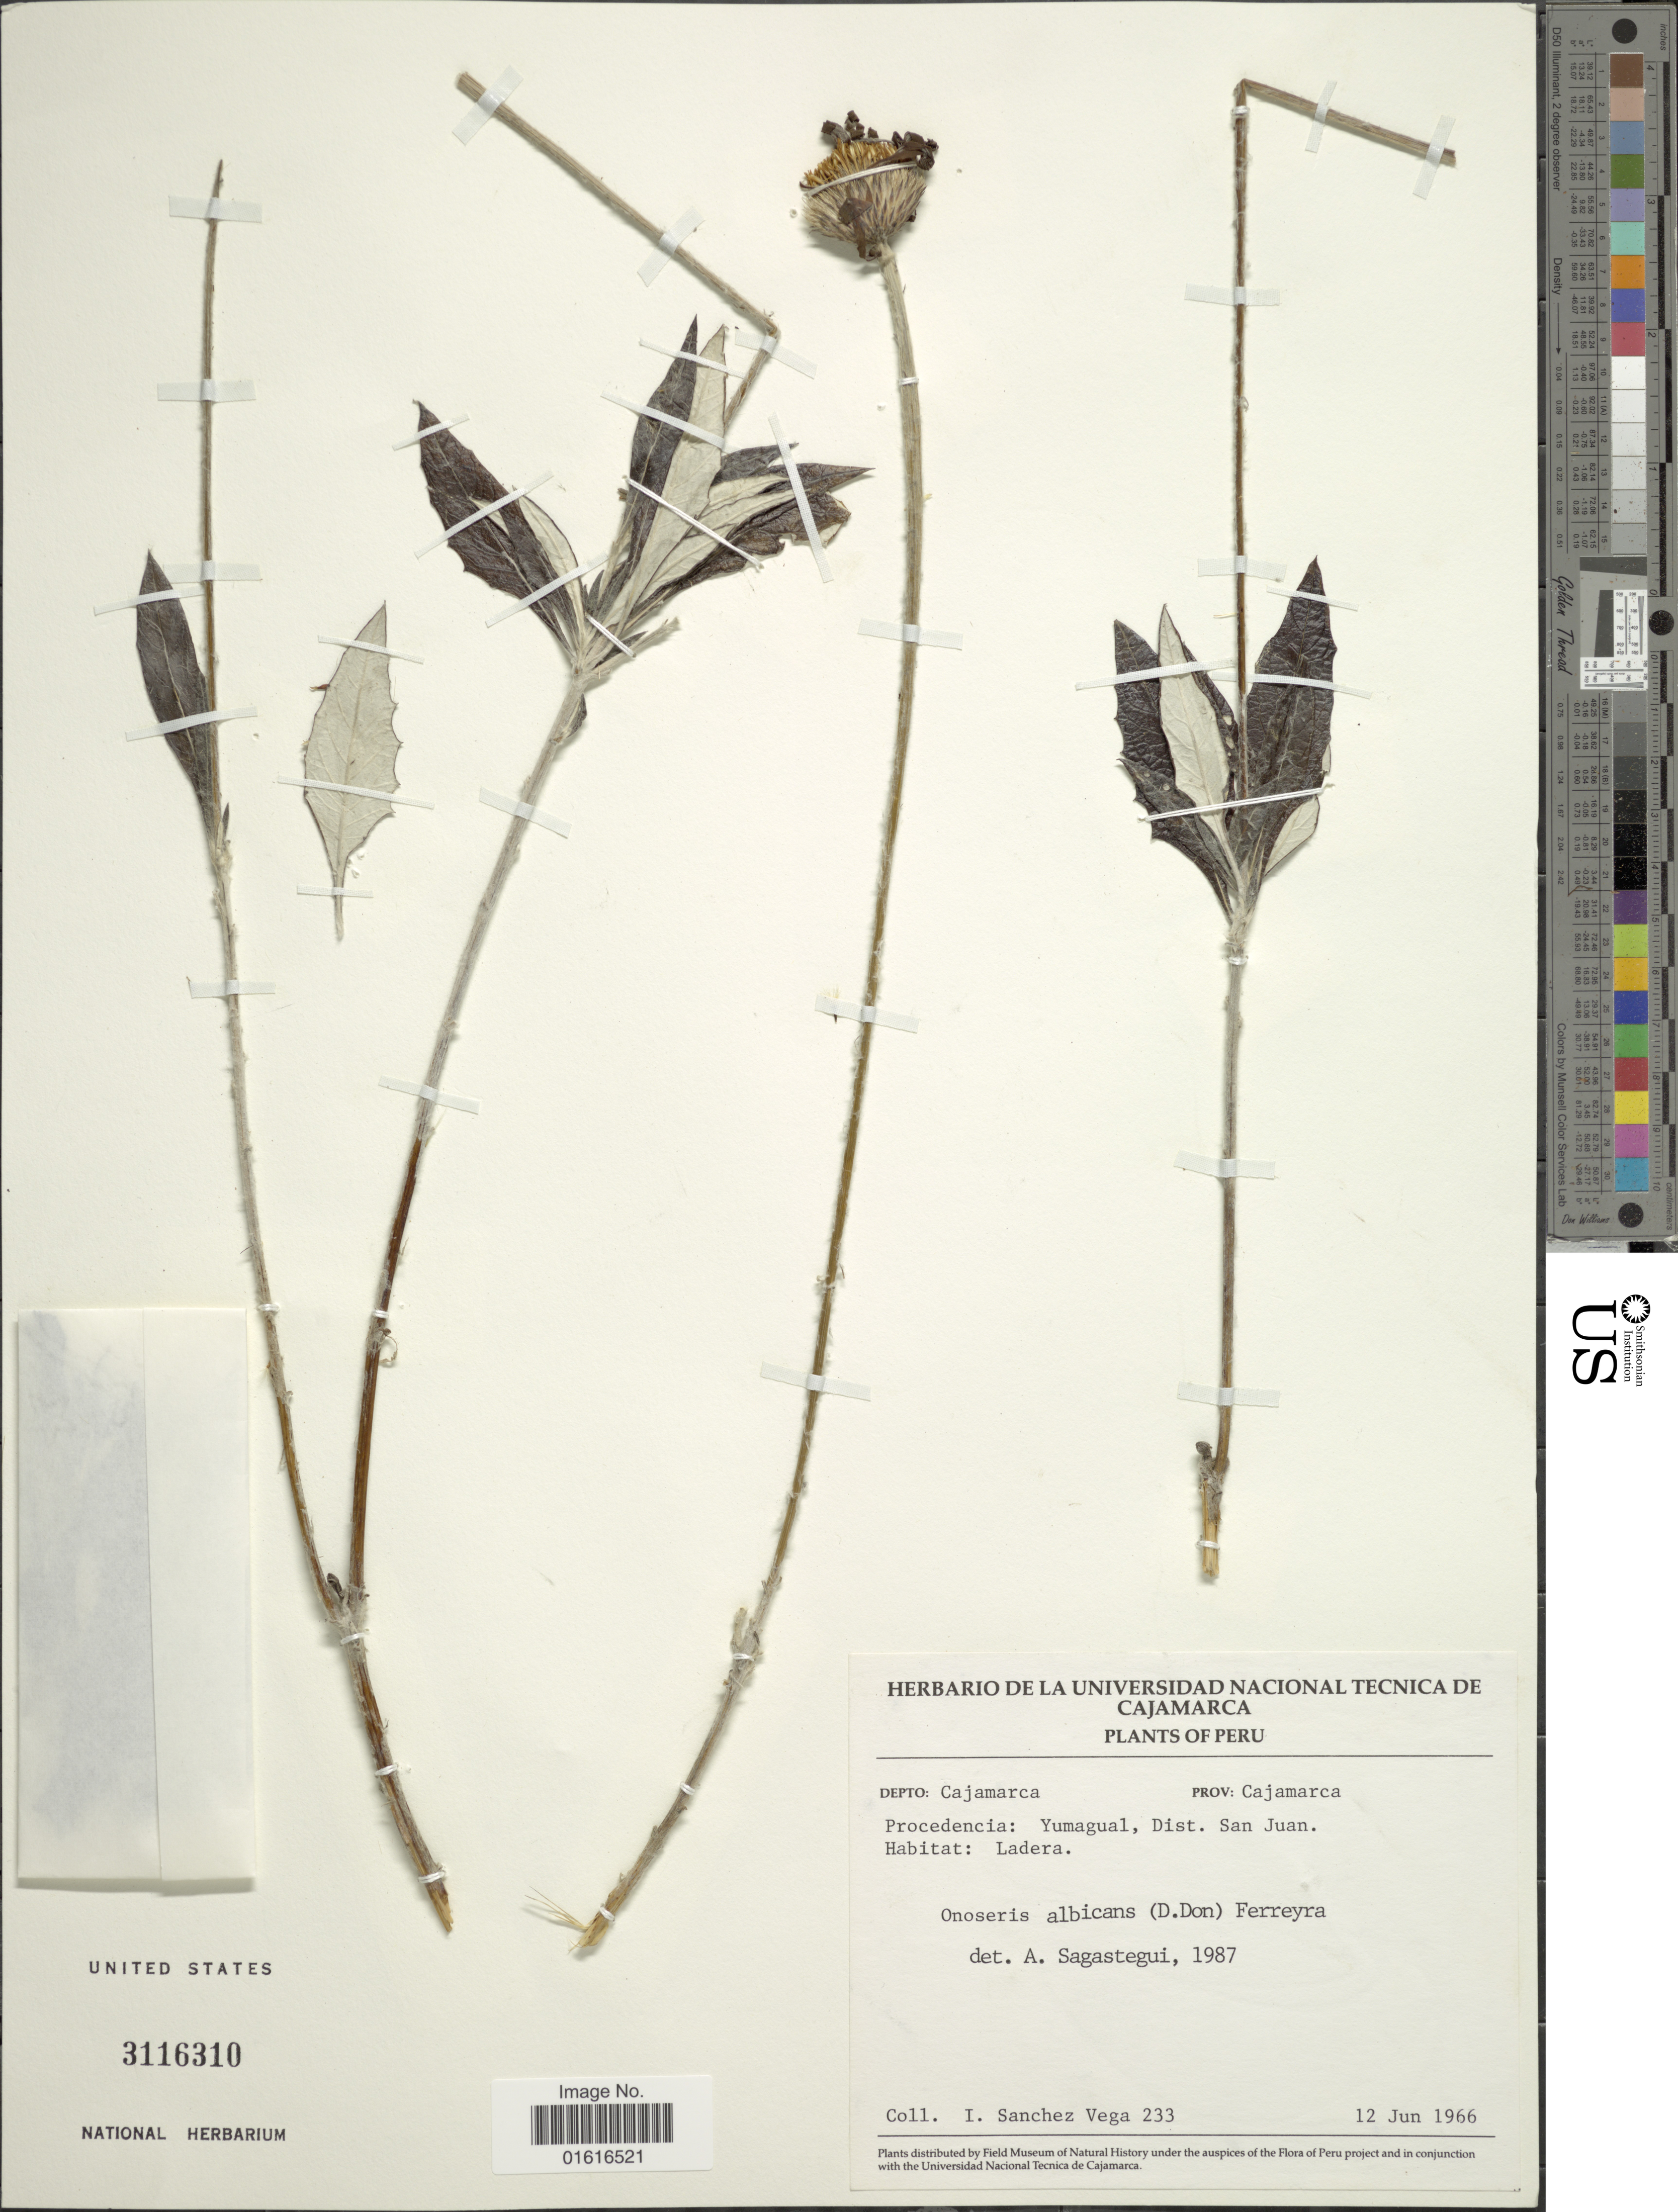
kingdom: Plantae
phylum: Tracheophyta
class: Magnoliopsida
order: Asterales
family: Asteraceae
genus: Onoseris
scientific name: Onoseris albicans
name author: (D. Don) Ferreyra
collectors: I. Sánchez Vega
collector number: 233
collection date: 1966-06-12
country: Peru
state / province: Cajamarca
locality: Prov. Cajamarca, Procedencia: Yumagual, Dist. San Juan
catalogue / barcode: US 3116310